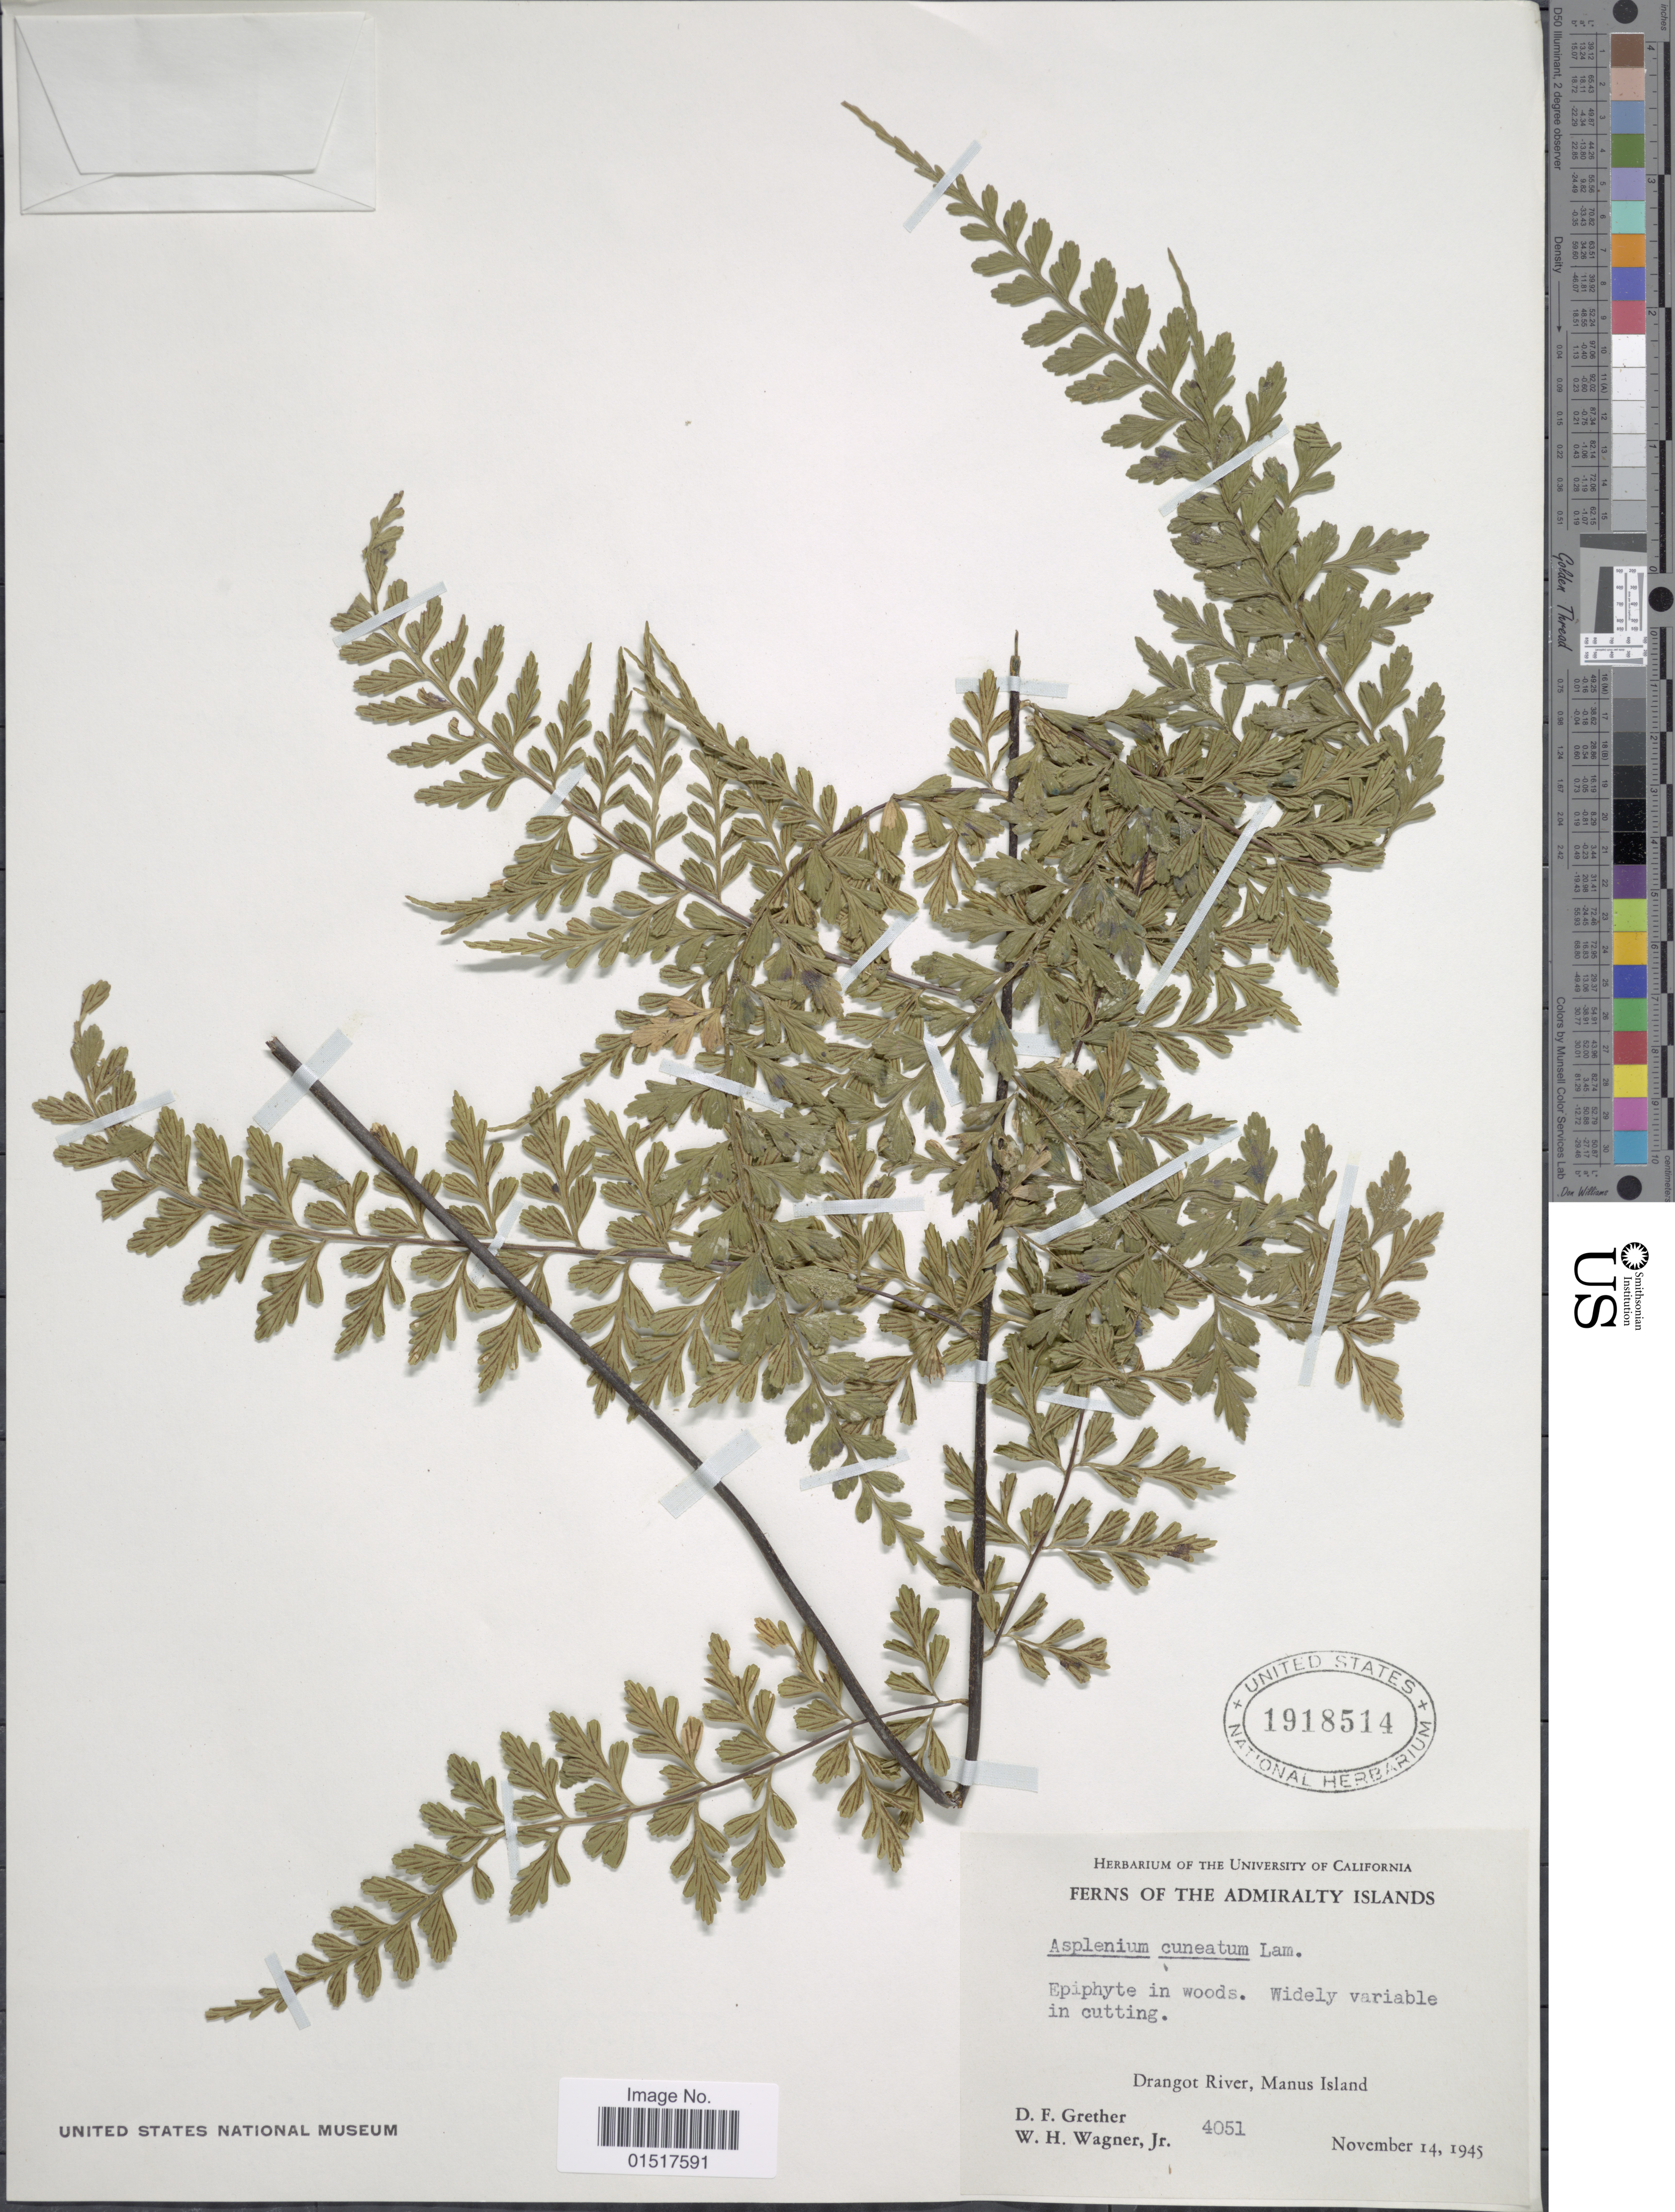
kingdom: Plantae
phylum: Tracheophyta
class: Polypodiopsida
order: Polypodiales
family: Aspleniaceae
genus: Asplenium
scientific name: Asplenium cuneatum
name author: Lam.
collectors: D. F. Grether & W. H. Wagner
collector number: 4051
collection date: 1945-11-14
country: Papua New Guinea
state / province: Manus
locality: Admiralty Islands. Drangot River, Manus Island.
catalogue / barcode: US 1918514